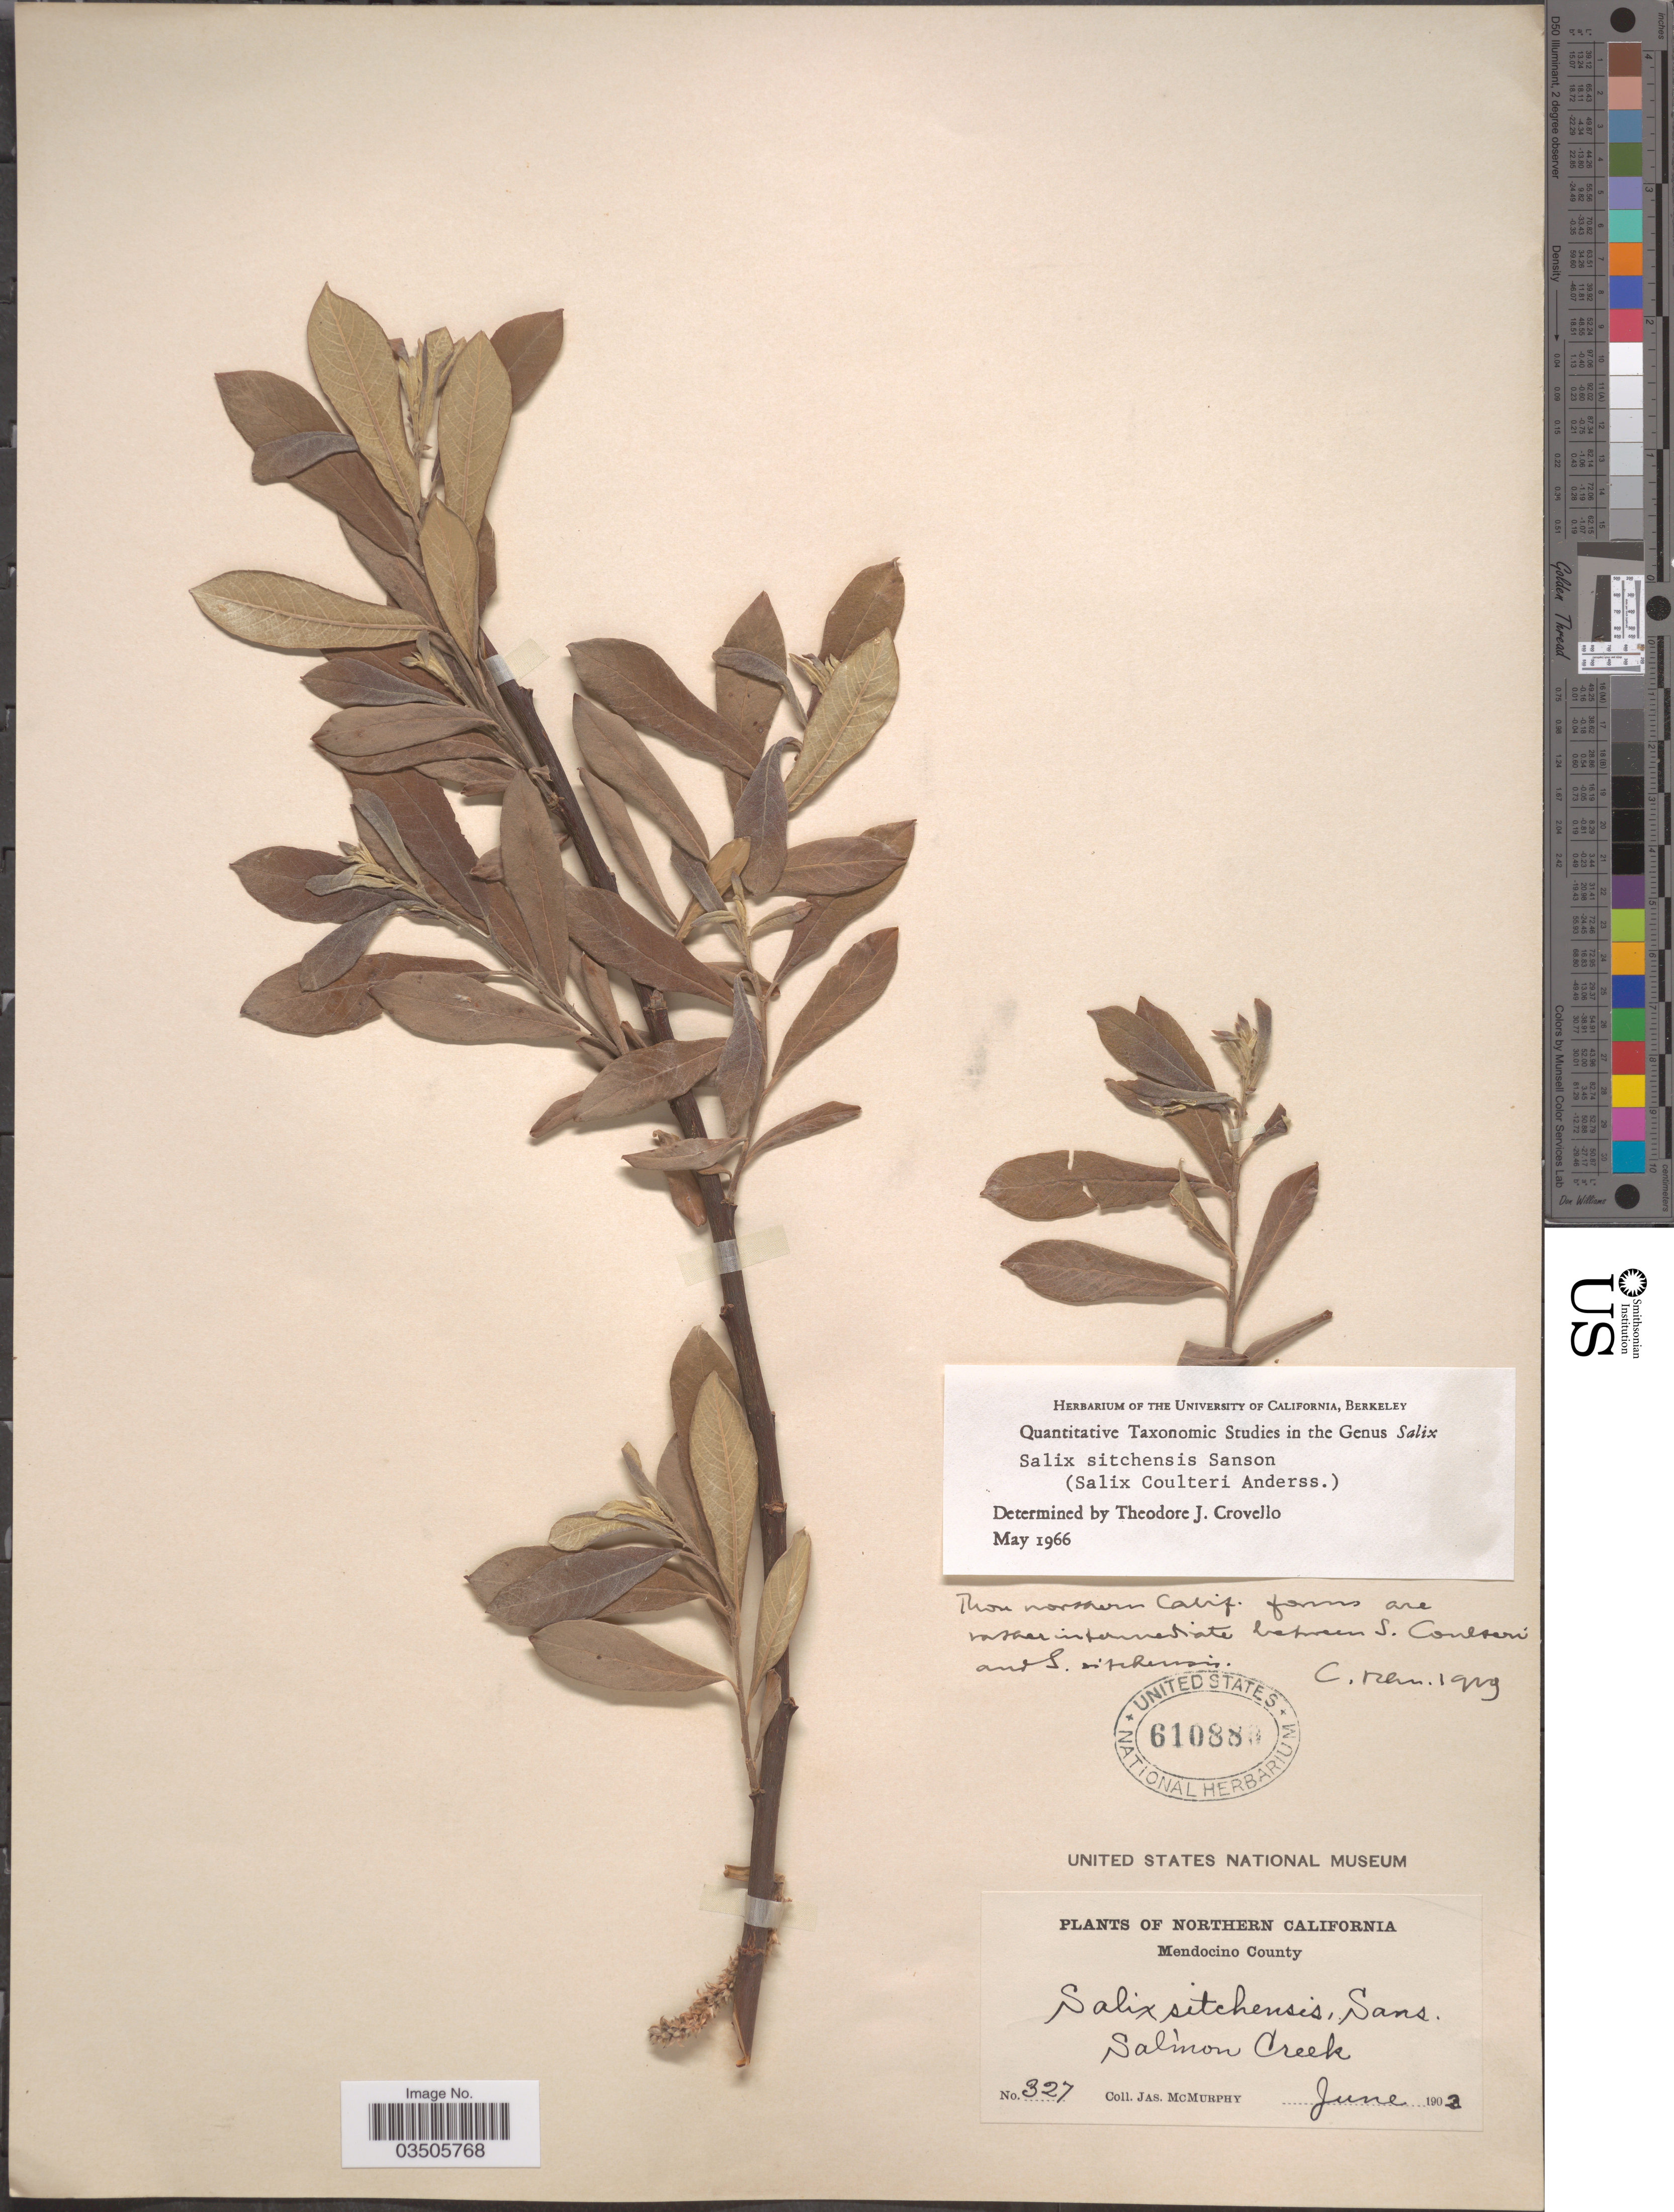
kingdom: Plantae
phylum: Tracheophyta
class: Magnoliopsida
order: Malpighiales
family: Salicaceae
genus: Salix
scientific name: Salix sitchensis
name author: Sanson ex Bong.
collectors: J. McMurphy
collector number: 327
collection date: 1902-06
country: United States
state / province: California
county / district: Mendocino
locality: Northern California. Mendocino County. Salmon Creek.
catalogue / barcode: US 610880